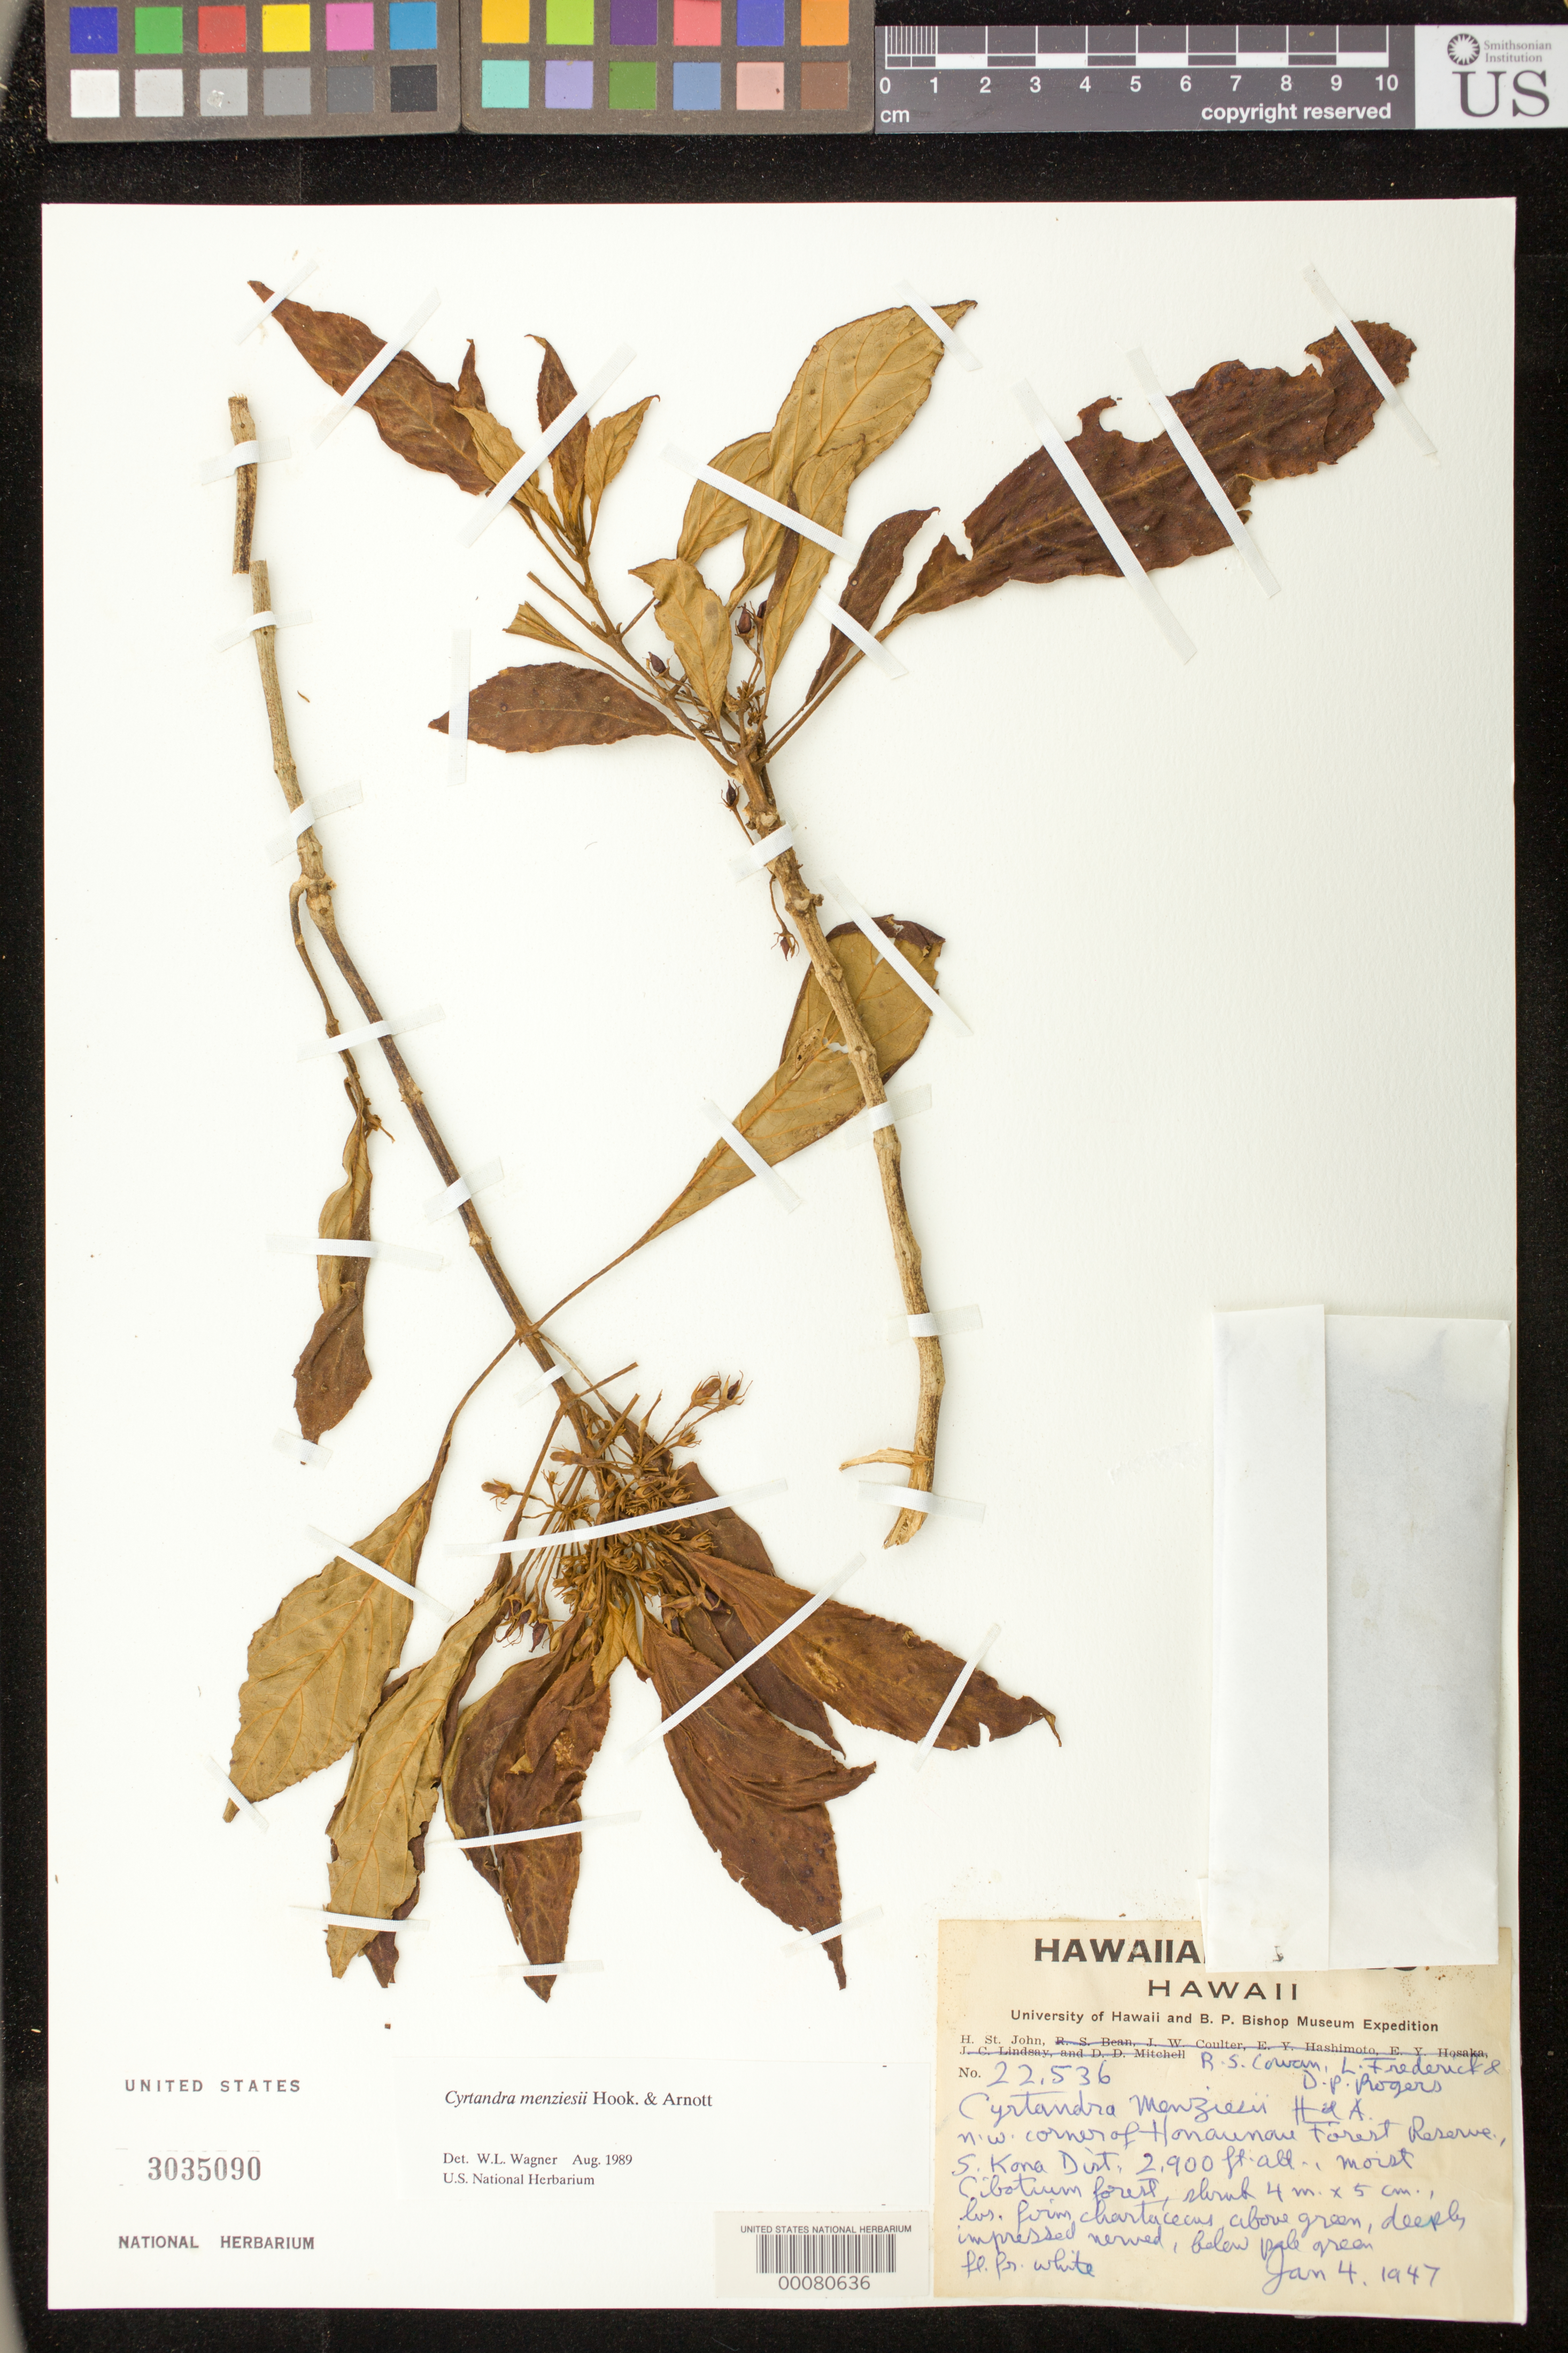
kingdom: Plantae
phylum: Tracheophyta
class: Magnoliopsida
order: Lamiales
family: Gesneriaceae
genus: Cyrtandra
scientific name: Cyrtandra menziesii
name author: Hook. & Arn.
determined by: Wagner, W. L., (BOT), Smithsonian Institution - National Museum of Natural History (UNITED STATES)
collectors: H. St. John & et al.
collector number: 22536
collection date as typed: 04 Jan 1947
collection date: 1947-01-04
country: United States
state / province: Hawaii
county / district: Hawaii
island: Hawaii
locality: NW corner of Honaunau forest reserve, S Kona dist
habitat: Moist cibotium forest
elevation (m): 884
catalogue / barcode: US 3035090